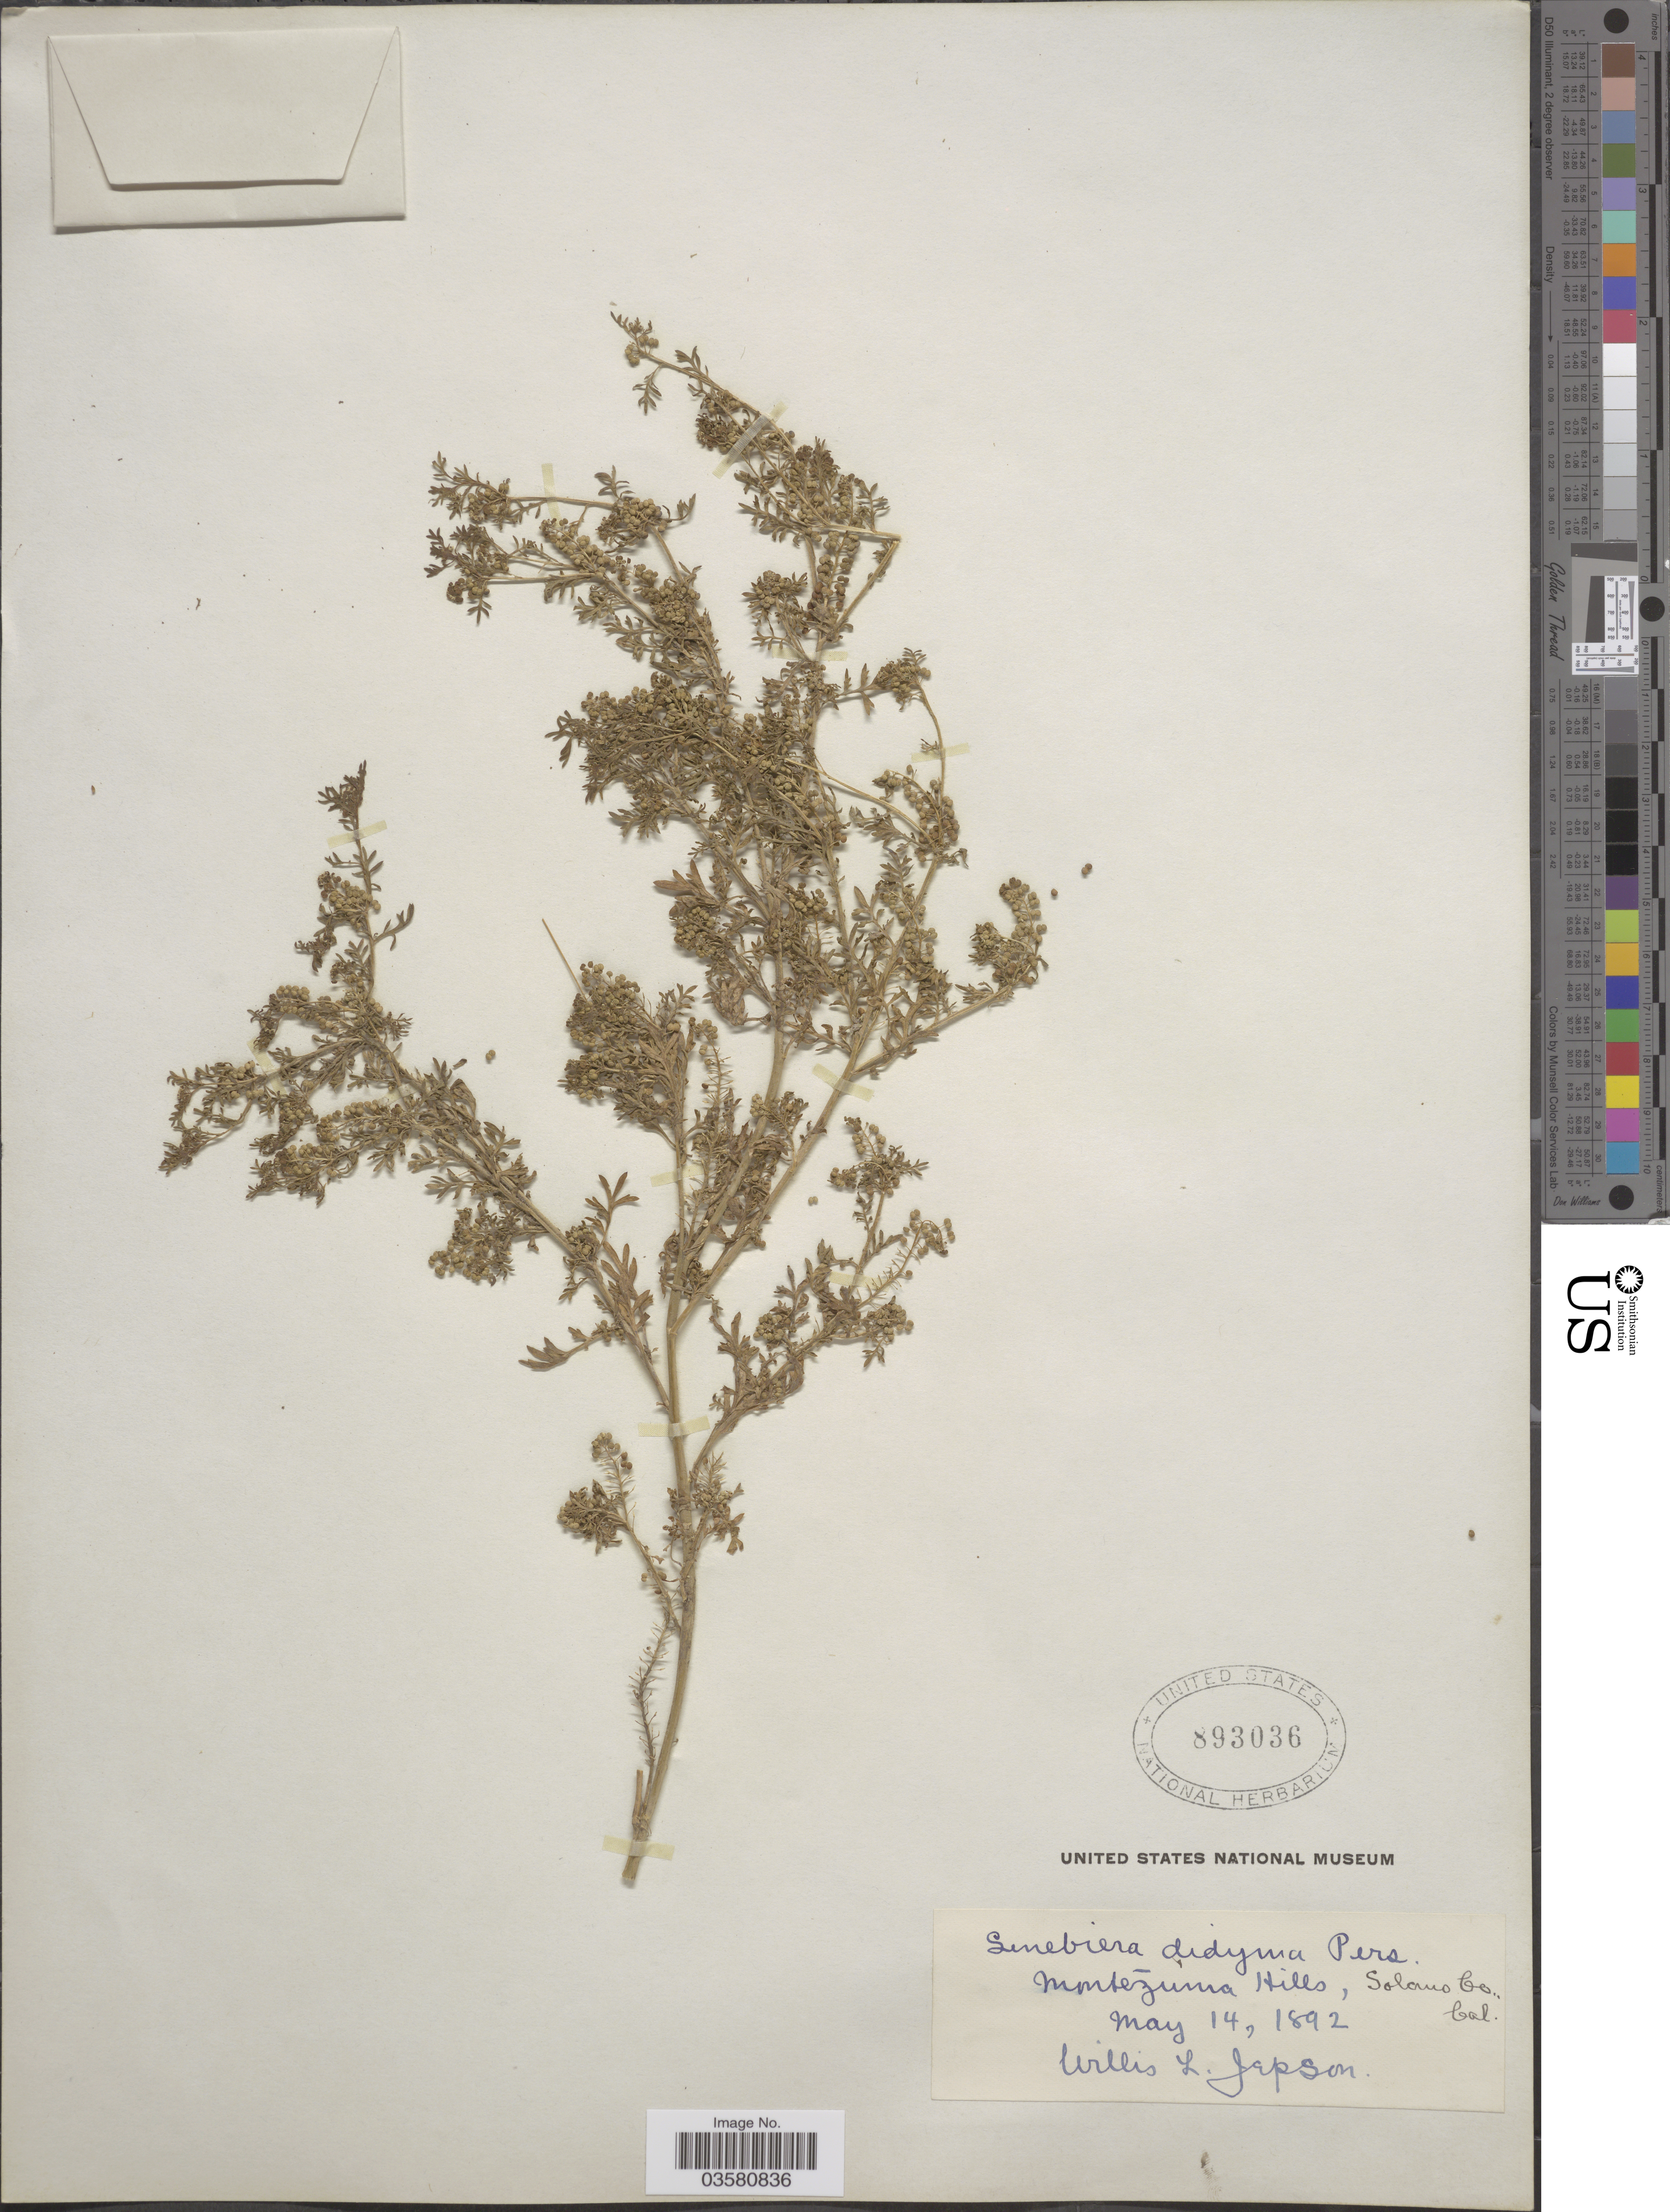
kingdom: Plantae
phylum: Tracheophyta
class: Magnoliopsida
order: Brassicales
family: Brassicaceae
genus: Lepidium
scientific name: Lepidium didymum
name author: L.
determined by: Strong, M. T., (US), Smithsonian Institution - National Museum of Natural History (UNITED STATES)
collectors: W. L. Jepson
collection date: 1892-05-14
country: United States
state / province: California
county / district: Solano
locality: Montezuma Hills, Solano Co.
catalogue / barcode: US 893036